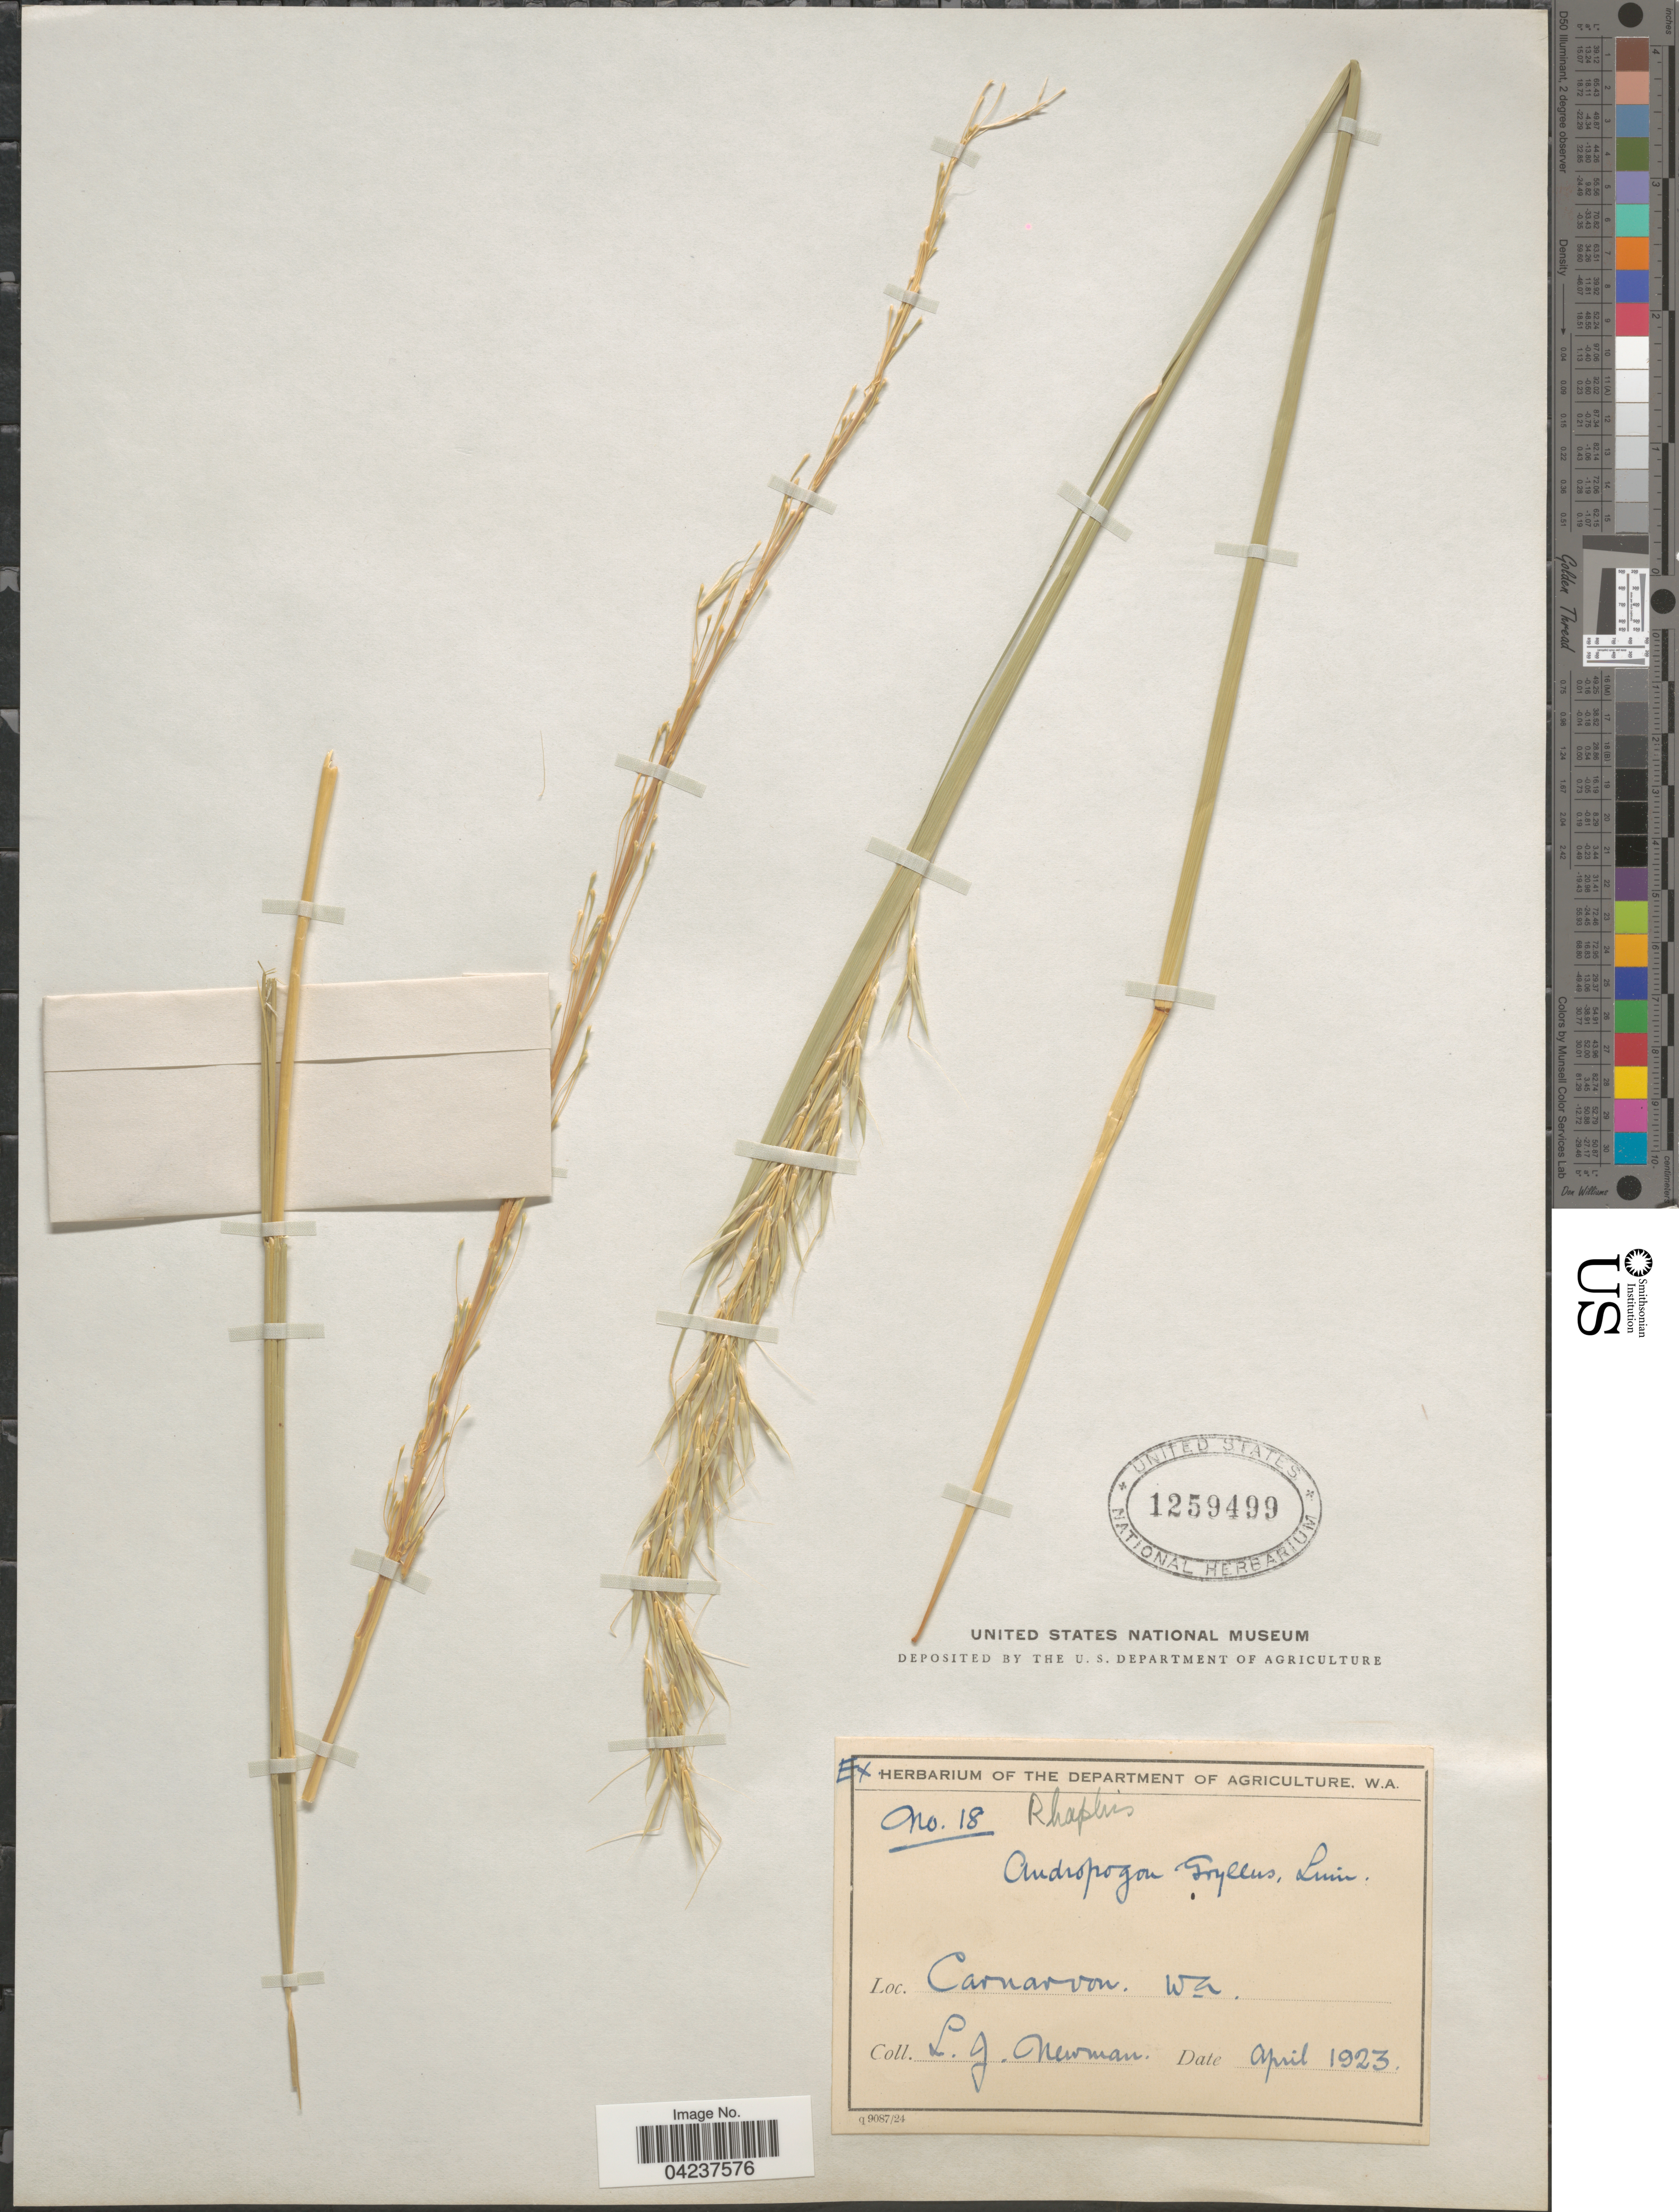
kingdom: Plantae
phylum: Tracheophyta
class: Liliopsida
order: Poales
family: Poaceae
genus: Chrysopogon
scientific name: Chrysopogon gryllus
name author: (L.) Trin.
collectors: L. Newman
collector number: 18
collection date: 1923-04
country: Australia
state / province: Western Australia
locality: Carnarvon. WA.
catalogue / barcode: US 1259499